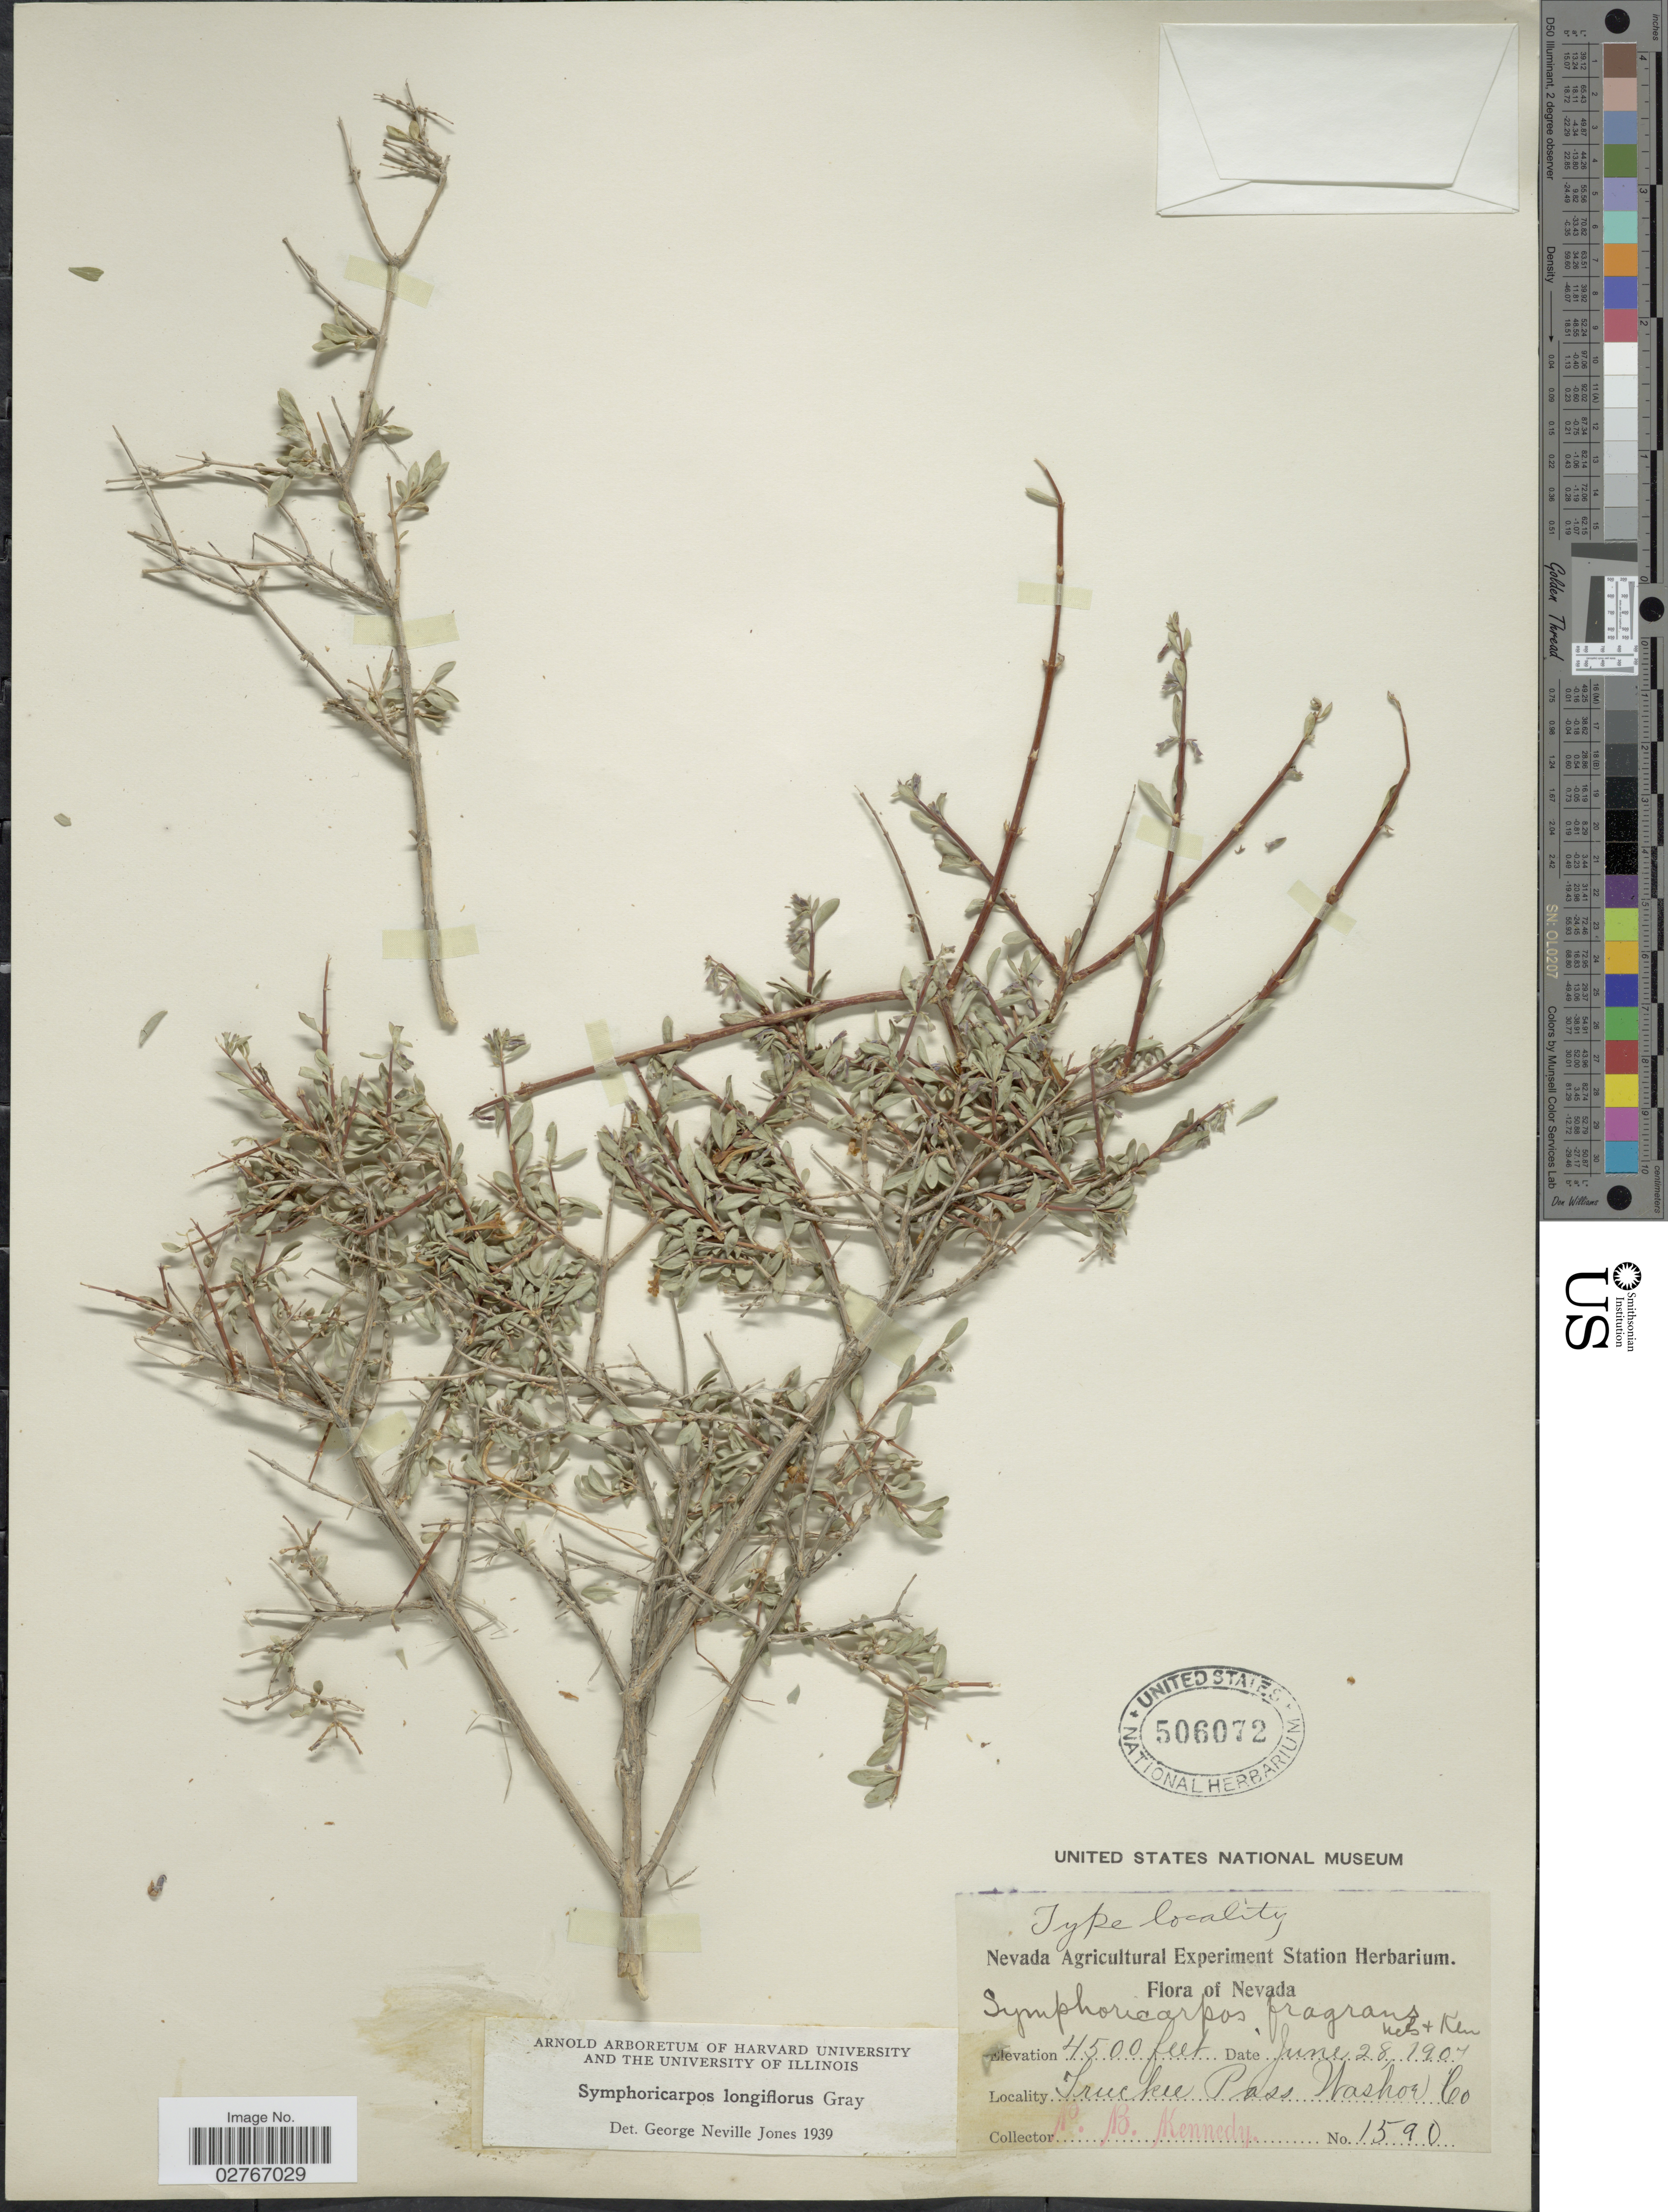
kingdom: Plantae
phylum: Tracheophyta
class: Magnoliopsida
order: Dipsacales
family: Caprifoliaceae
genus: Symphoricarpos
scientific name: Symphoricarpos longiflorus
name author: A. Gray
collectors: P. B. Kennedy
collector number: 1590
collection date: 1907-06-28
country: United States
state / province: Nevada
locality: Truckee Pass, Washoe Co.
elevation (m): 1372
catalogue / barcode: US 506072